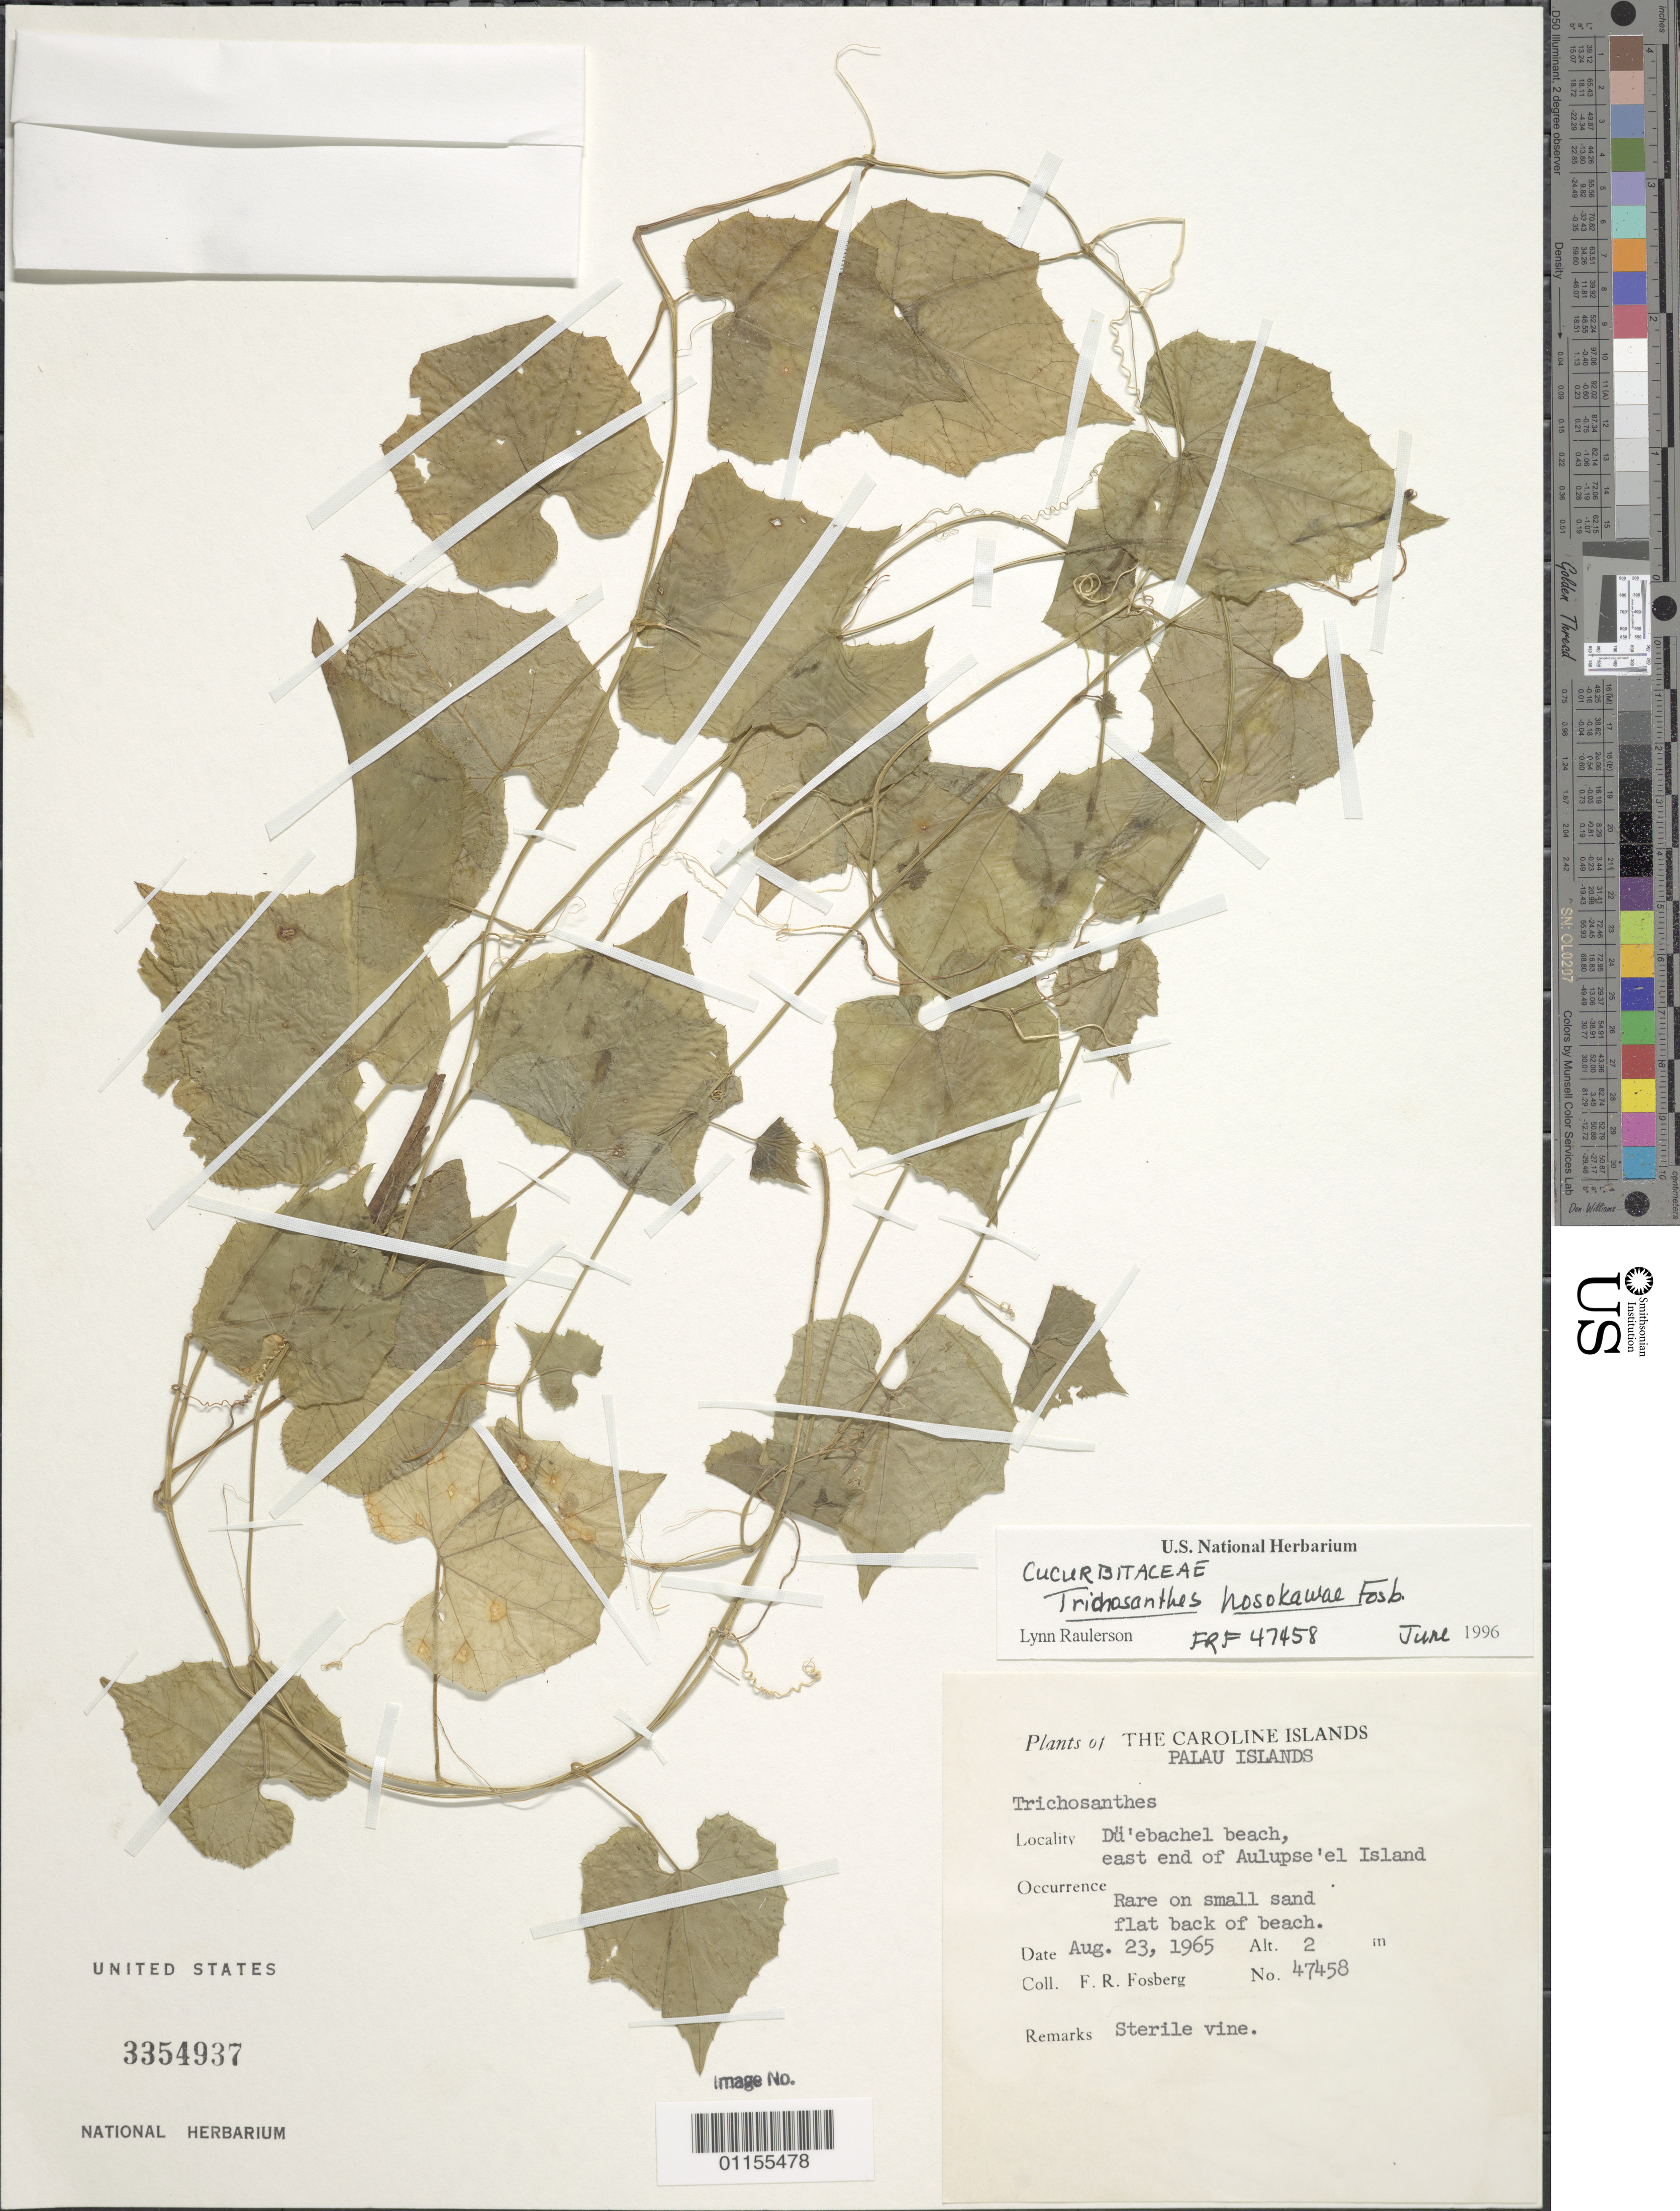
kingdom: Plantae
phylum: Tracheophyta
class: Magnoliopsida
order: Cucurbitales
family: Cucurbitaceae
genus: Trichosanthes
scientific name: Trichosanthes hosokawae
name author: Fosberg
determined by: Raulerson, L.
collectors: F. R. Fosberg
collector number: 47458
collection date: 1965-08-23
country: Palau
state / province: Koror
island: Ulebsechel [Aulupse'el]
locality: Ngerebe'ed beach, E end of Aulupse'el Island.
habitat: Flat back of beach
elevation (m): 2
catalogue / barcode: US 3354937